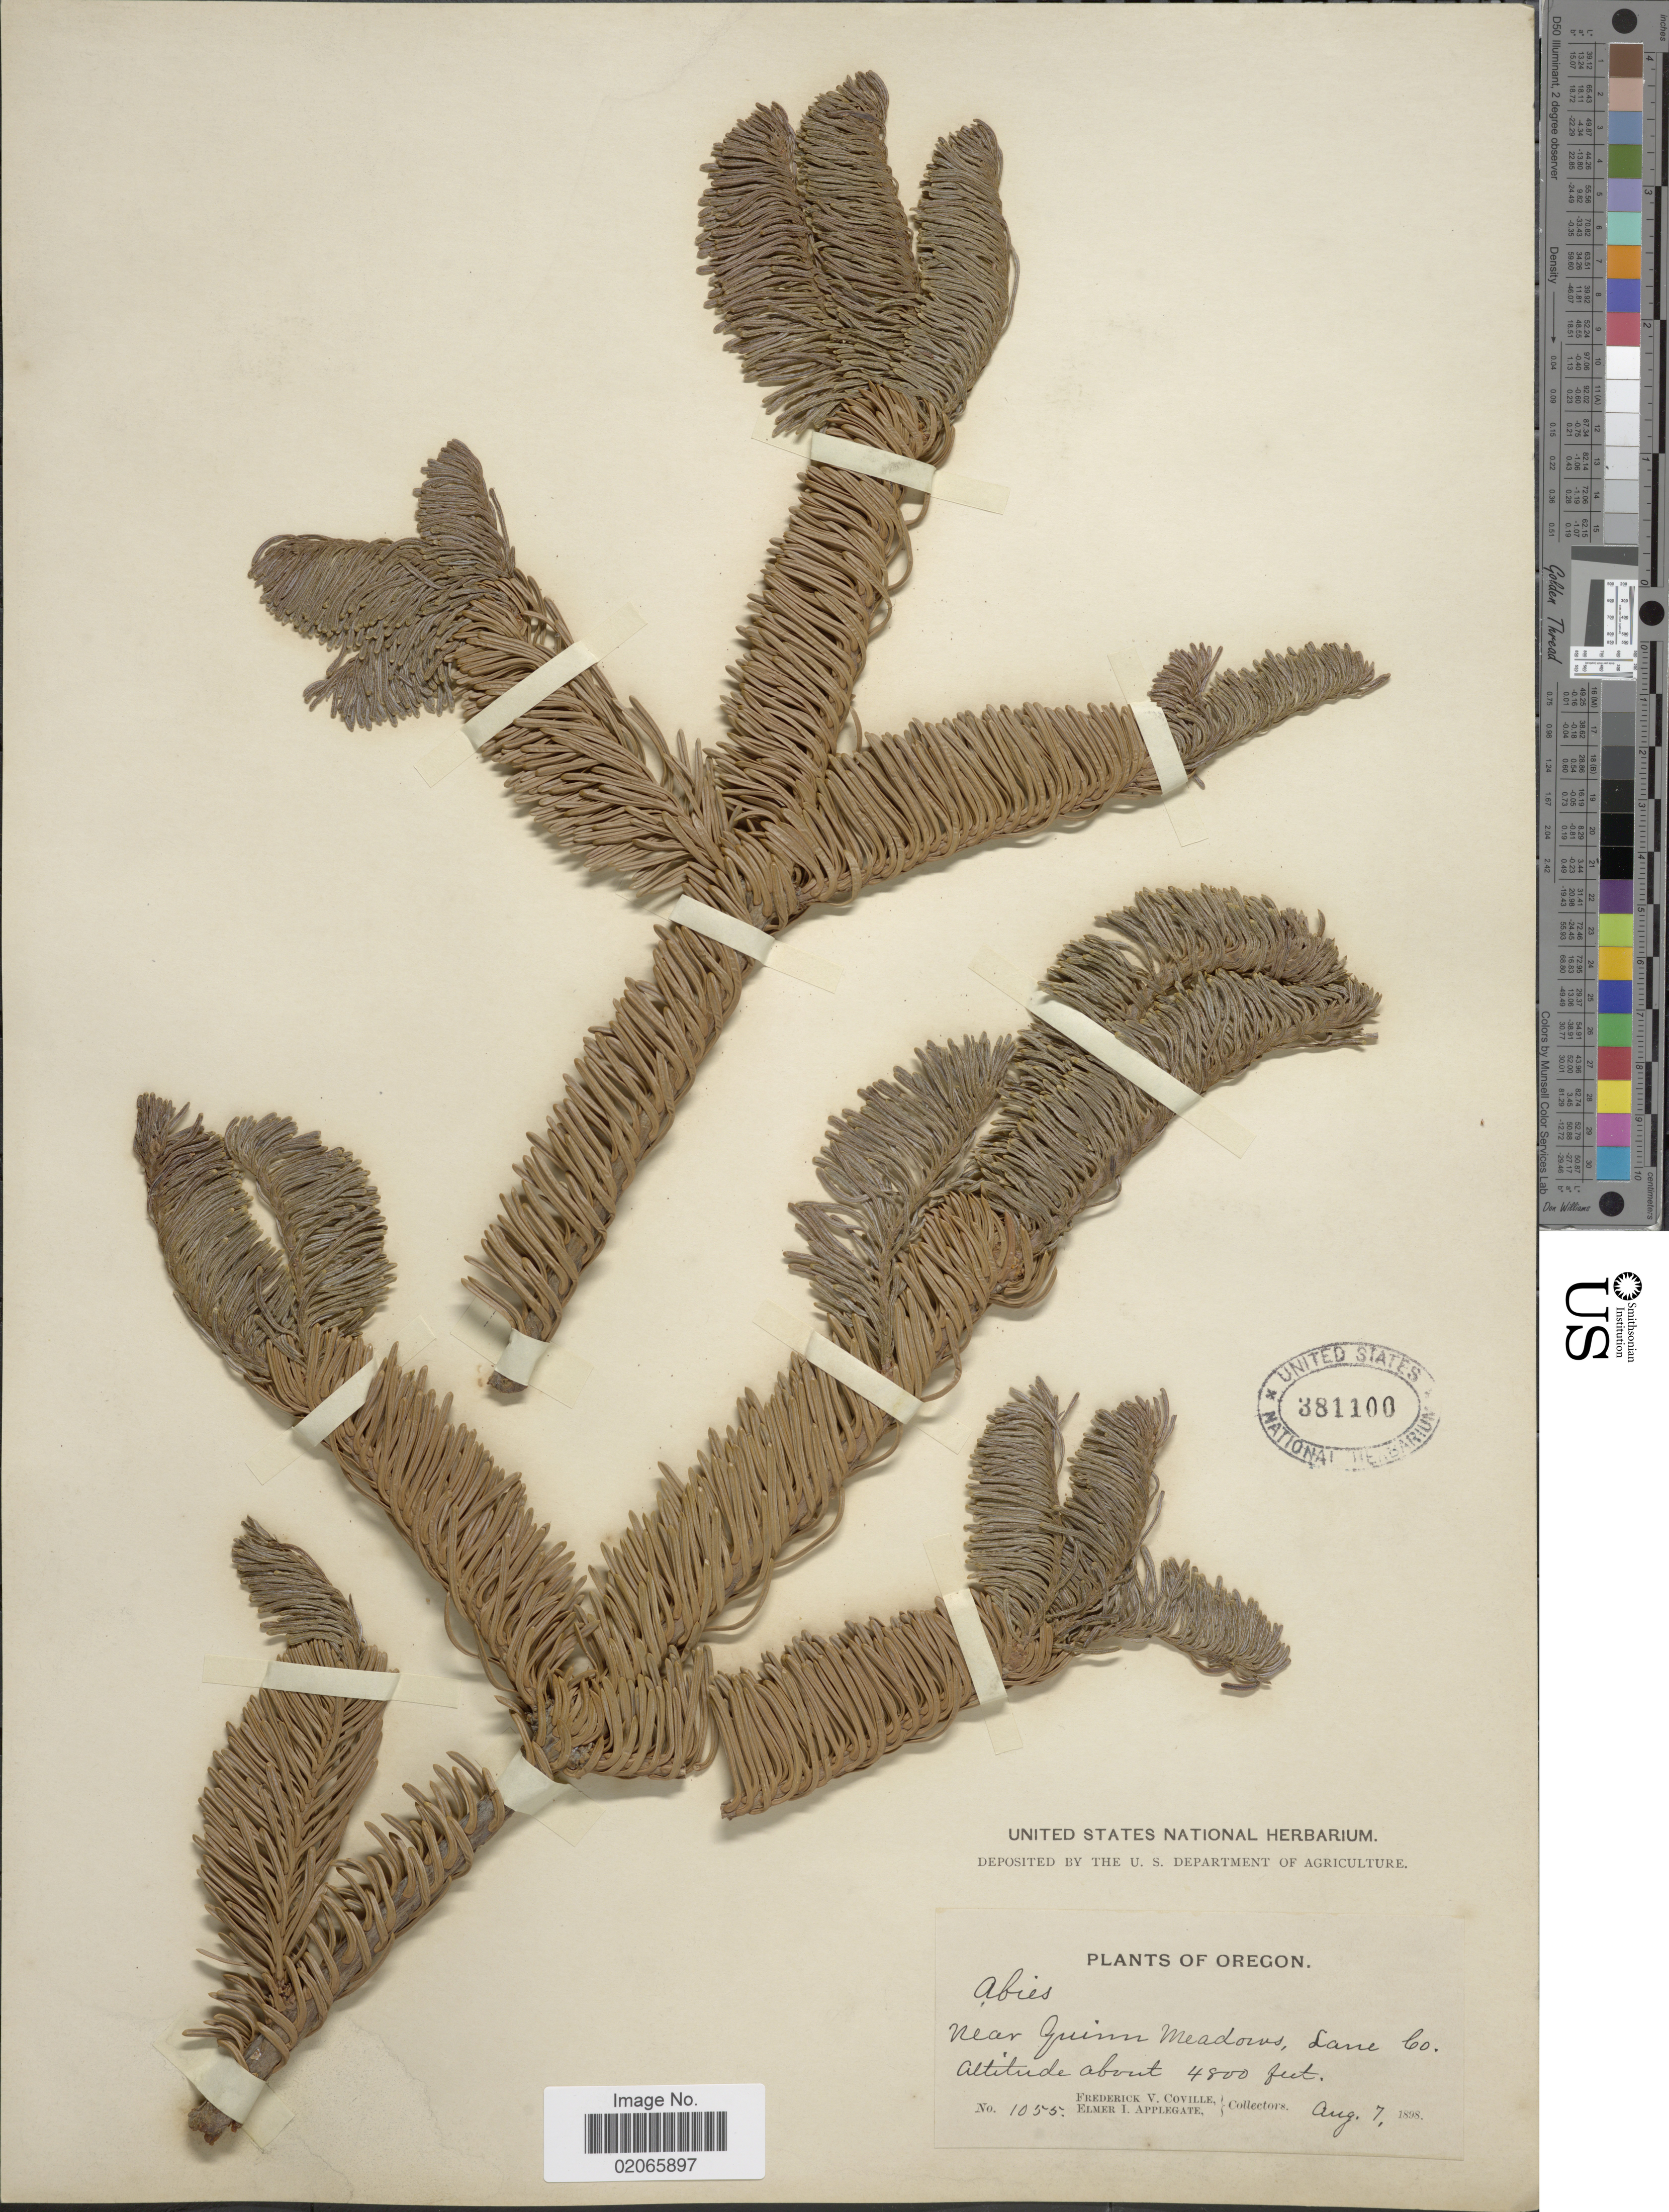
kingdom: Plantae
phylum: Tracheophyta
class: Pinopsida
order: Pinales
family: Pinaceae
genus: Abies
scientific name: Abies sp.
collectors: F. V. Coville & E. I. Applegate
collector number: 1055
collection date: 1898-08-07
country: United States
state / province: Oregon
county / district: Lane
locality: Near Quinn Meadows, Lane Co.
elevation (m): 1463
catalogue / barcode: US 381100